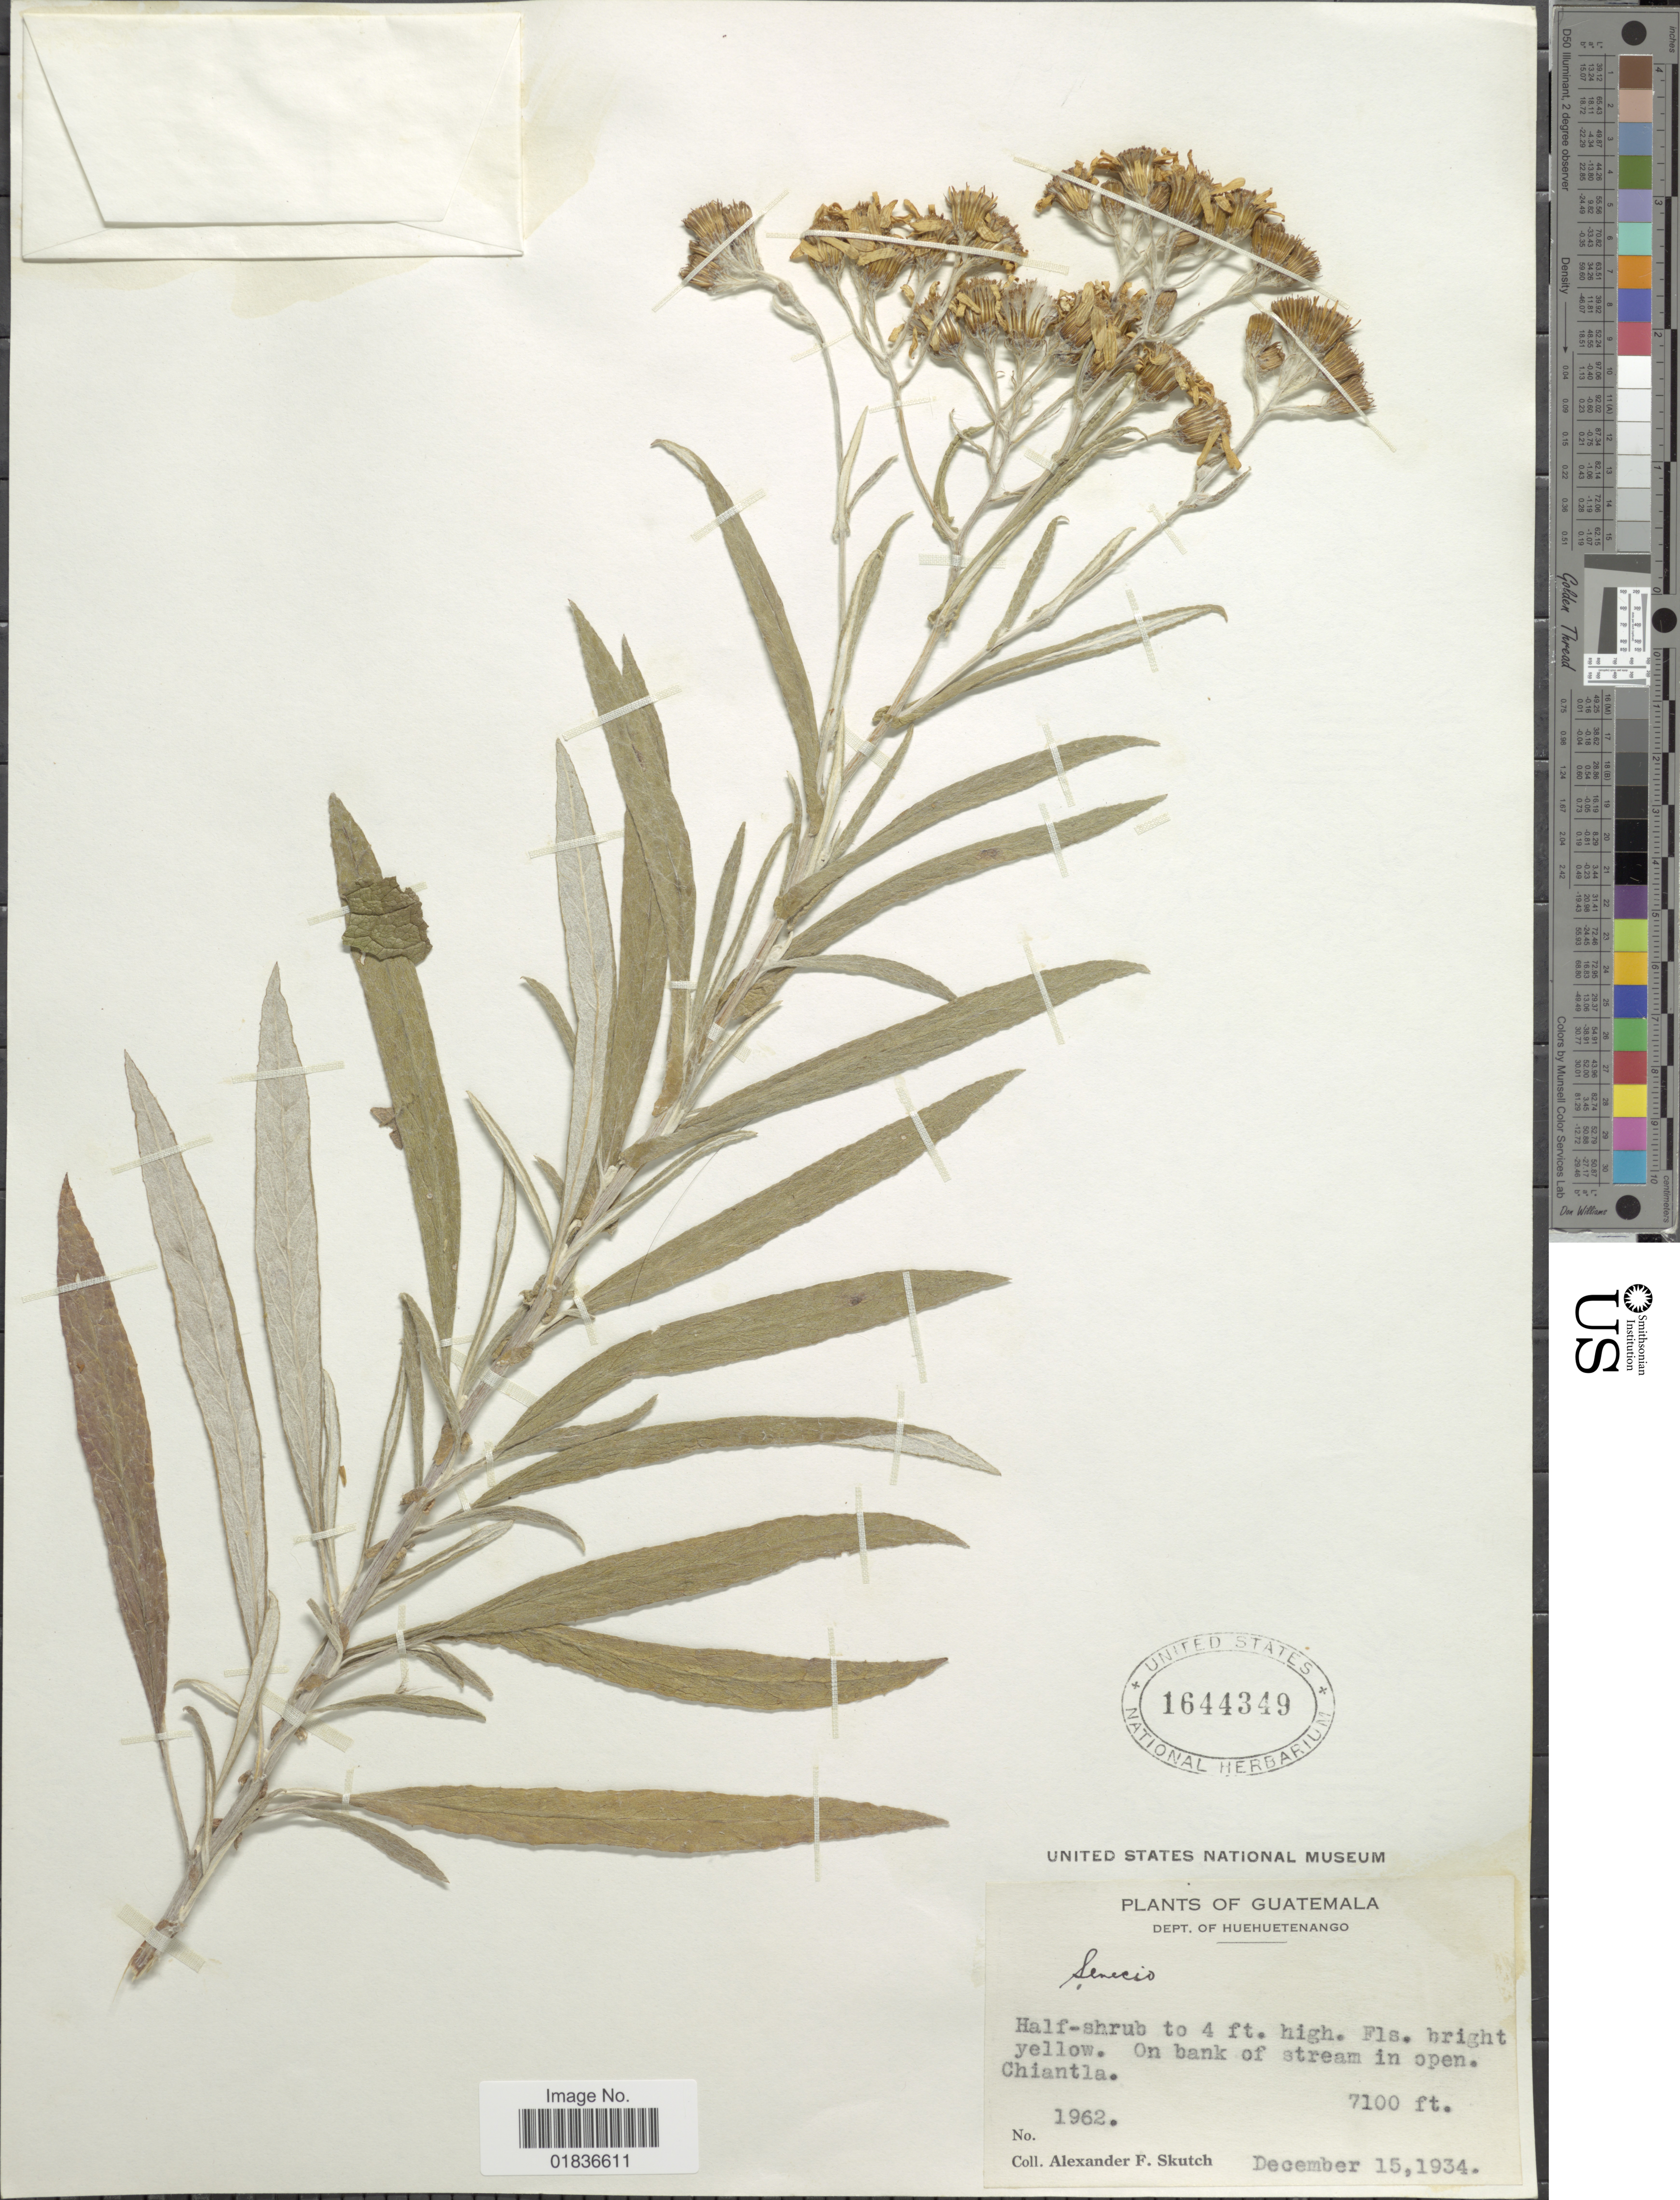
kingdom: Plantae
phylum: Tracheophyta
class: Magnoliopsida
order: Asterales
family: Asteraceae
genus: Senecio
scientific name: Senecio sp.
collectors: A. F. Skutch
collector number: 1962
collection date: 1934-12-15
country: Guatemala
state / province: Huehuetenango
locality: Guatemala. Dept. of Huehuetenango. On bank of stream in open. Chiantla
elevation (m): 2164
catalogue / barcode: US 1644349